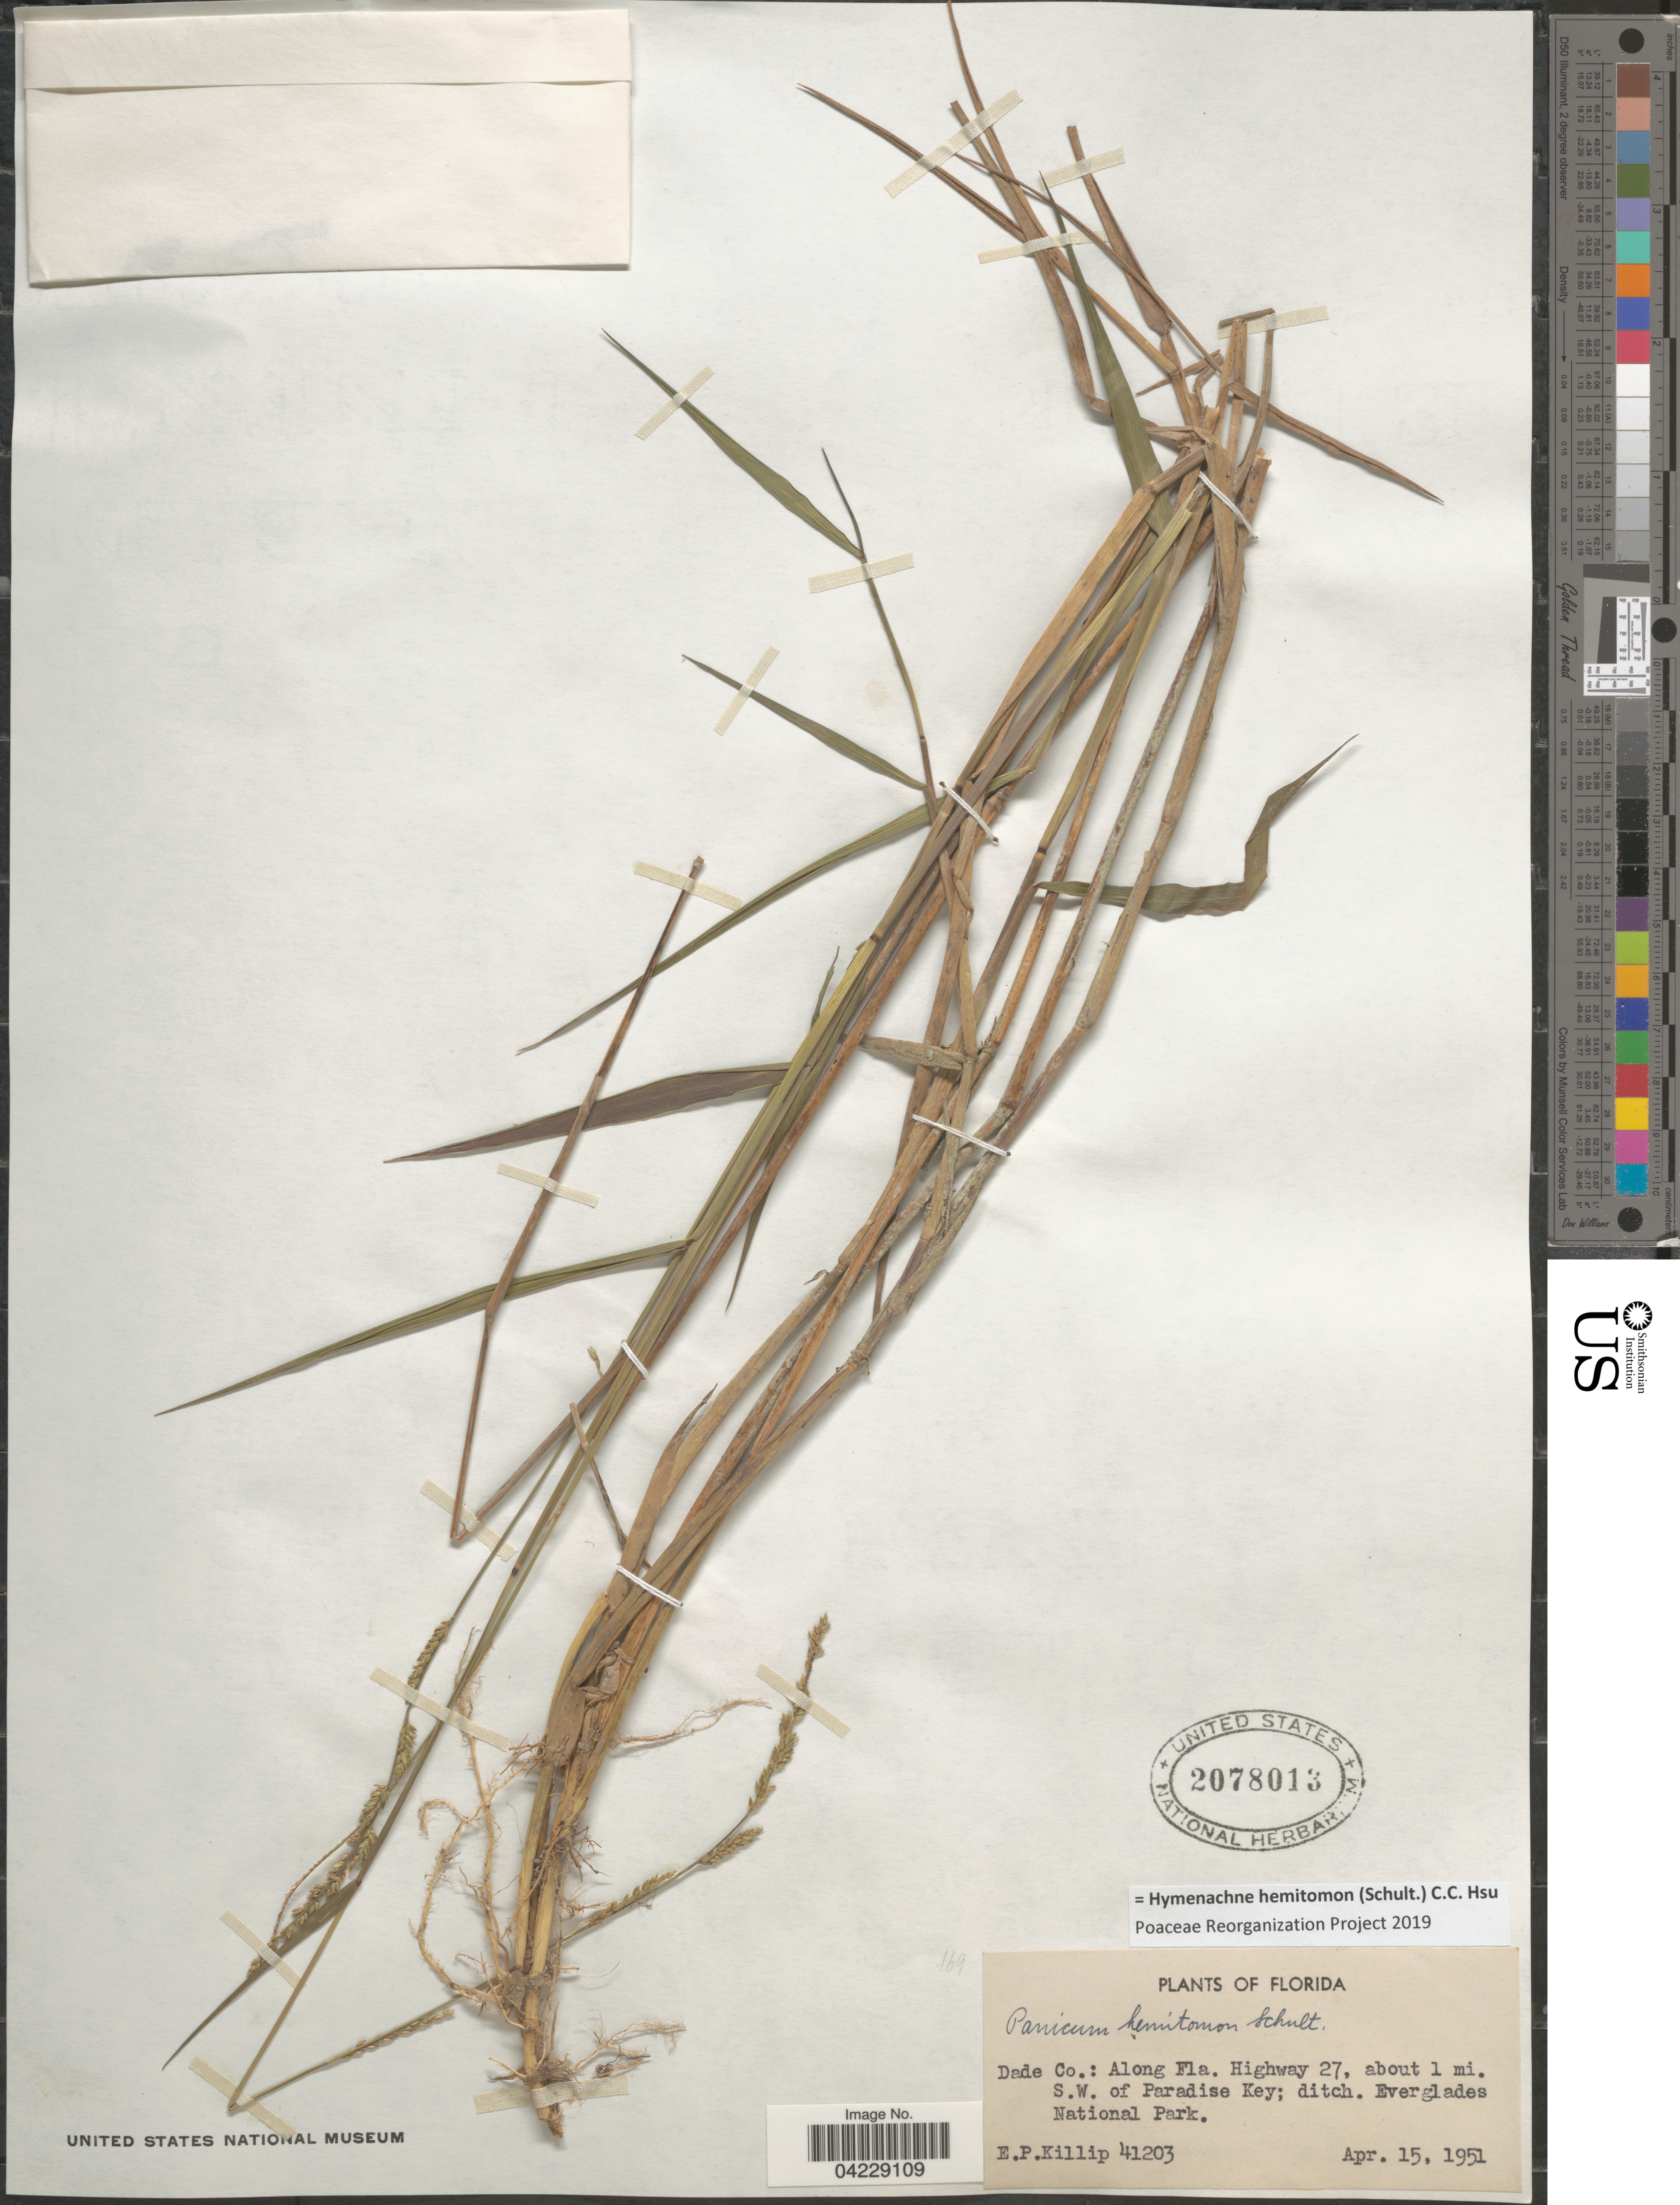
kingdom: Plantae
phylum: Tracheophyta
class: Liliopsida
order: Poales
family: Poaceae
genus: Hymenachne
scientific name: Hymenachne hemitomon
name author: (Schult.) C. C. Hsu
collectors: E. P. Killip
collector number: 41203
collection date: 1951-04-15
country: United States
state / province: Florida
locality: Dade Co.: Along Fla. Highway 27, about 1 mi. S.W. of Paradise Key; ditch. Everglades National Park.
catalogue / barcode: US 2078013